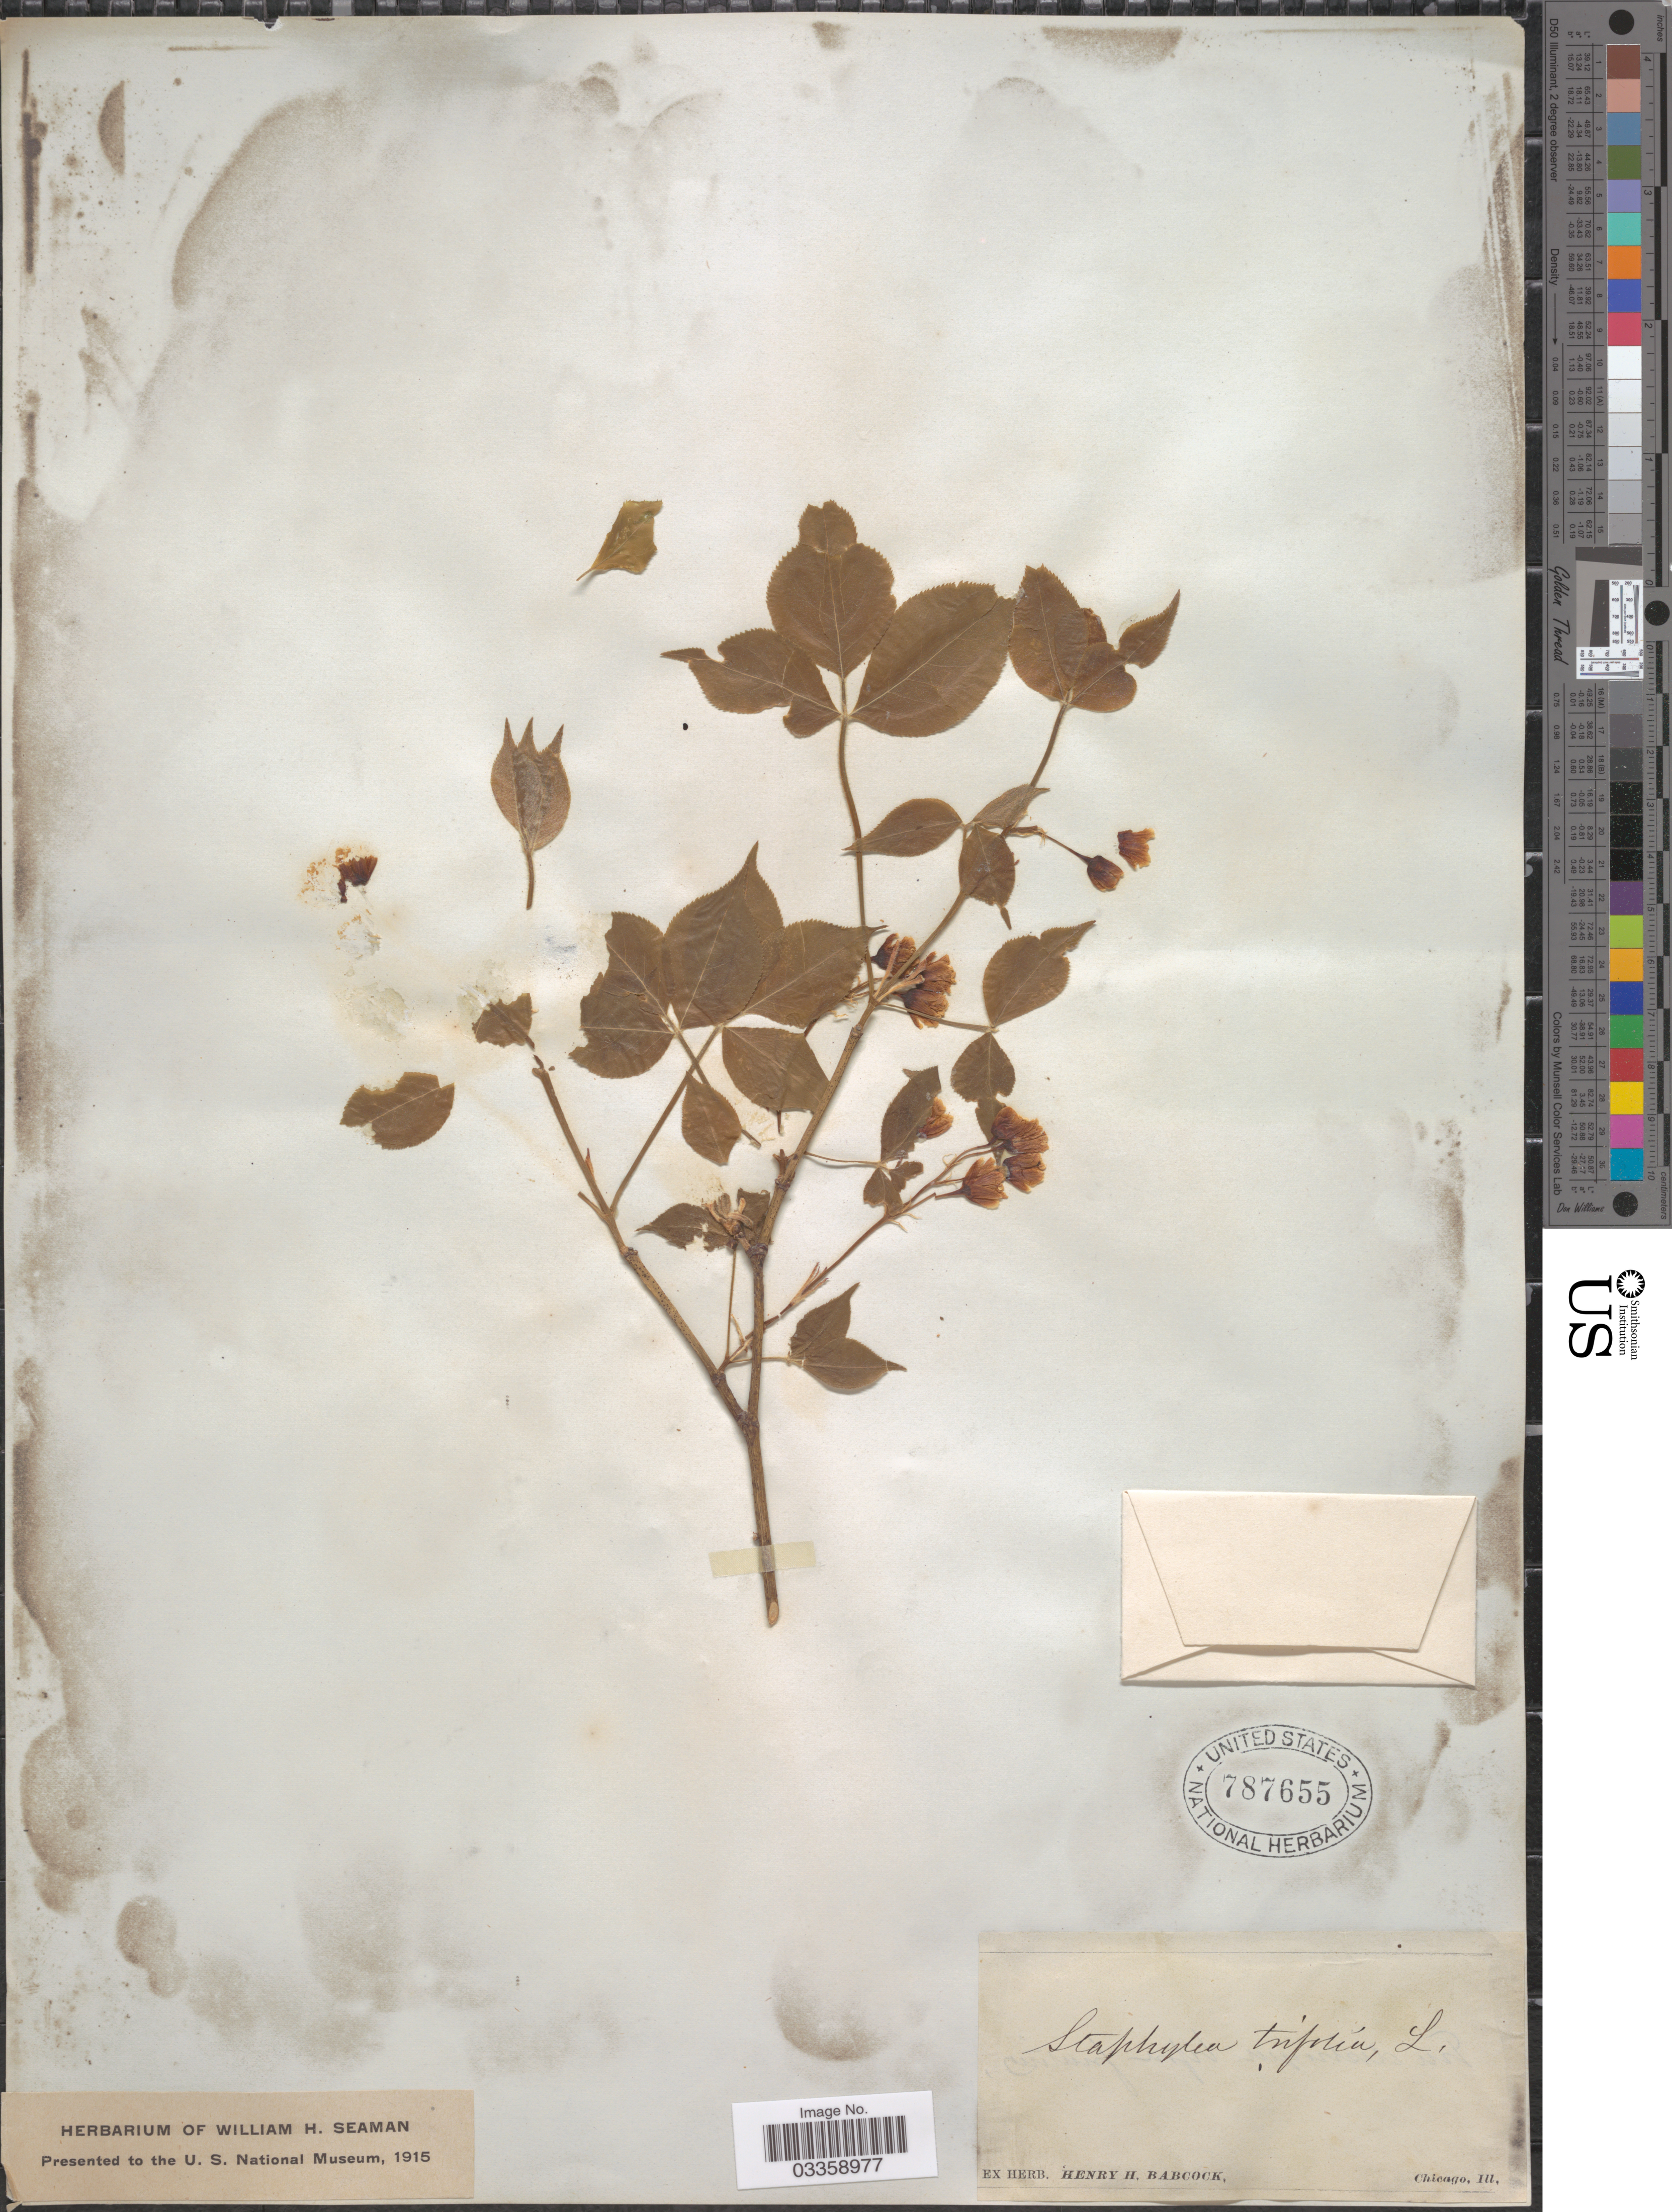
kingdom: Plantae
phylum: Tracheophyta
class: Magnoliopsida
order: Crossosomatales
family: Staphyleaceae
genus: Staphylea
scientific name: Staphylea trifolia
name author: L.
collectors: ex herb. Henry Homes Babcock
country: United States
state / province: Illinois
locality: Chicago.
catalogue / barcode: US 787655